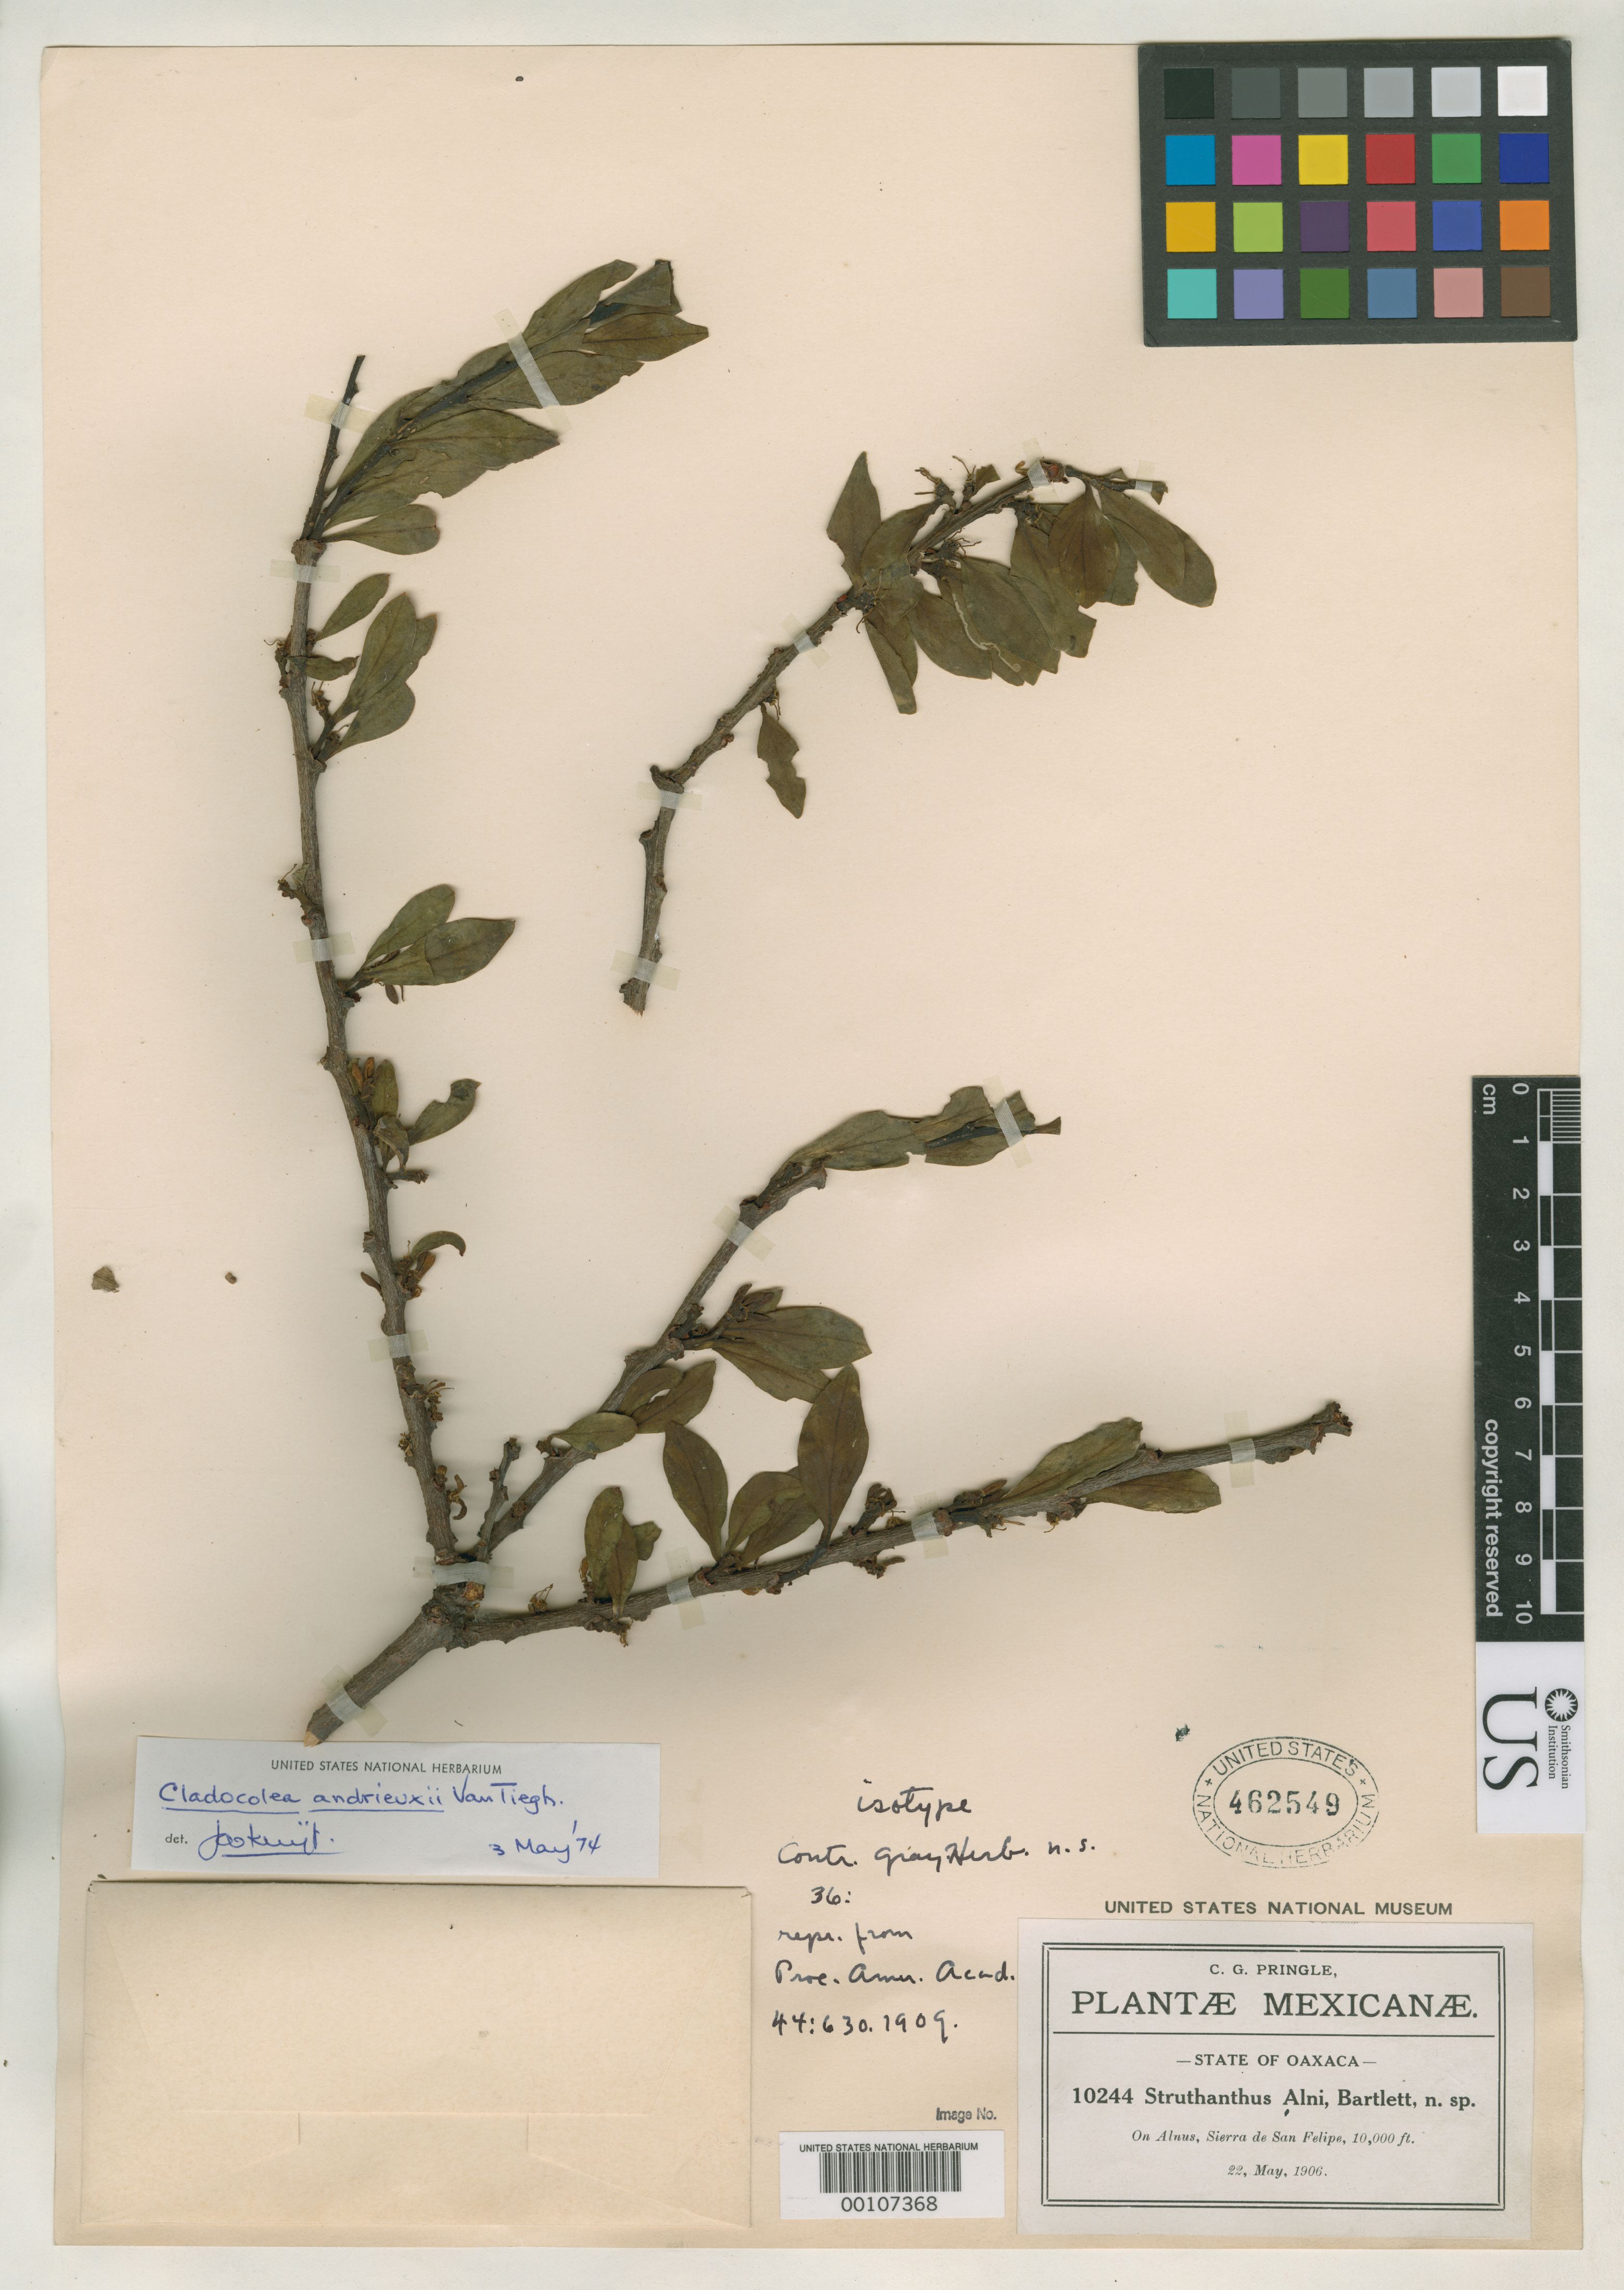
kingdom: Plantae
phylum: Tracheophyta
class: Magnoliopsida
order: Santalales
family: Loranthaceae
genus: Struthanthus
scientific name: Struthanthus alni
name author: Bartlett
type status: Isotype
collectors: C. G. Pringle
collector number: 10244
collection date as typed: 22 May 1906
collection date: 1906-05-22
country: Mexico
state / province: Oaxaca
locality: Sierra de San Felipe; alt. 10,000 ft.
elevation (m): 3048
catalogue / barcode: US 462549